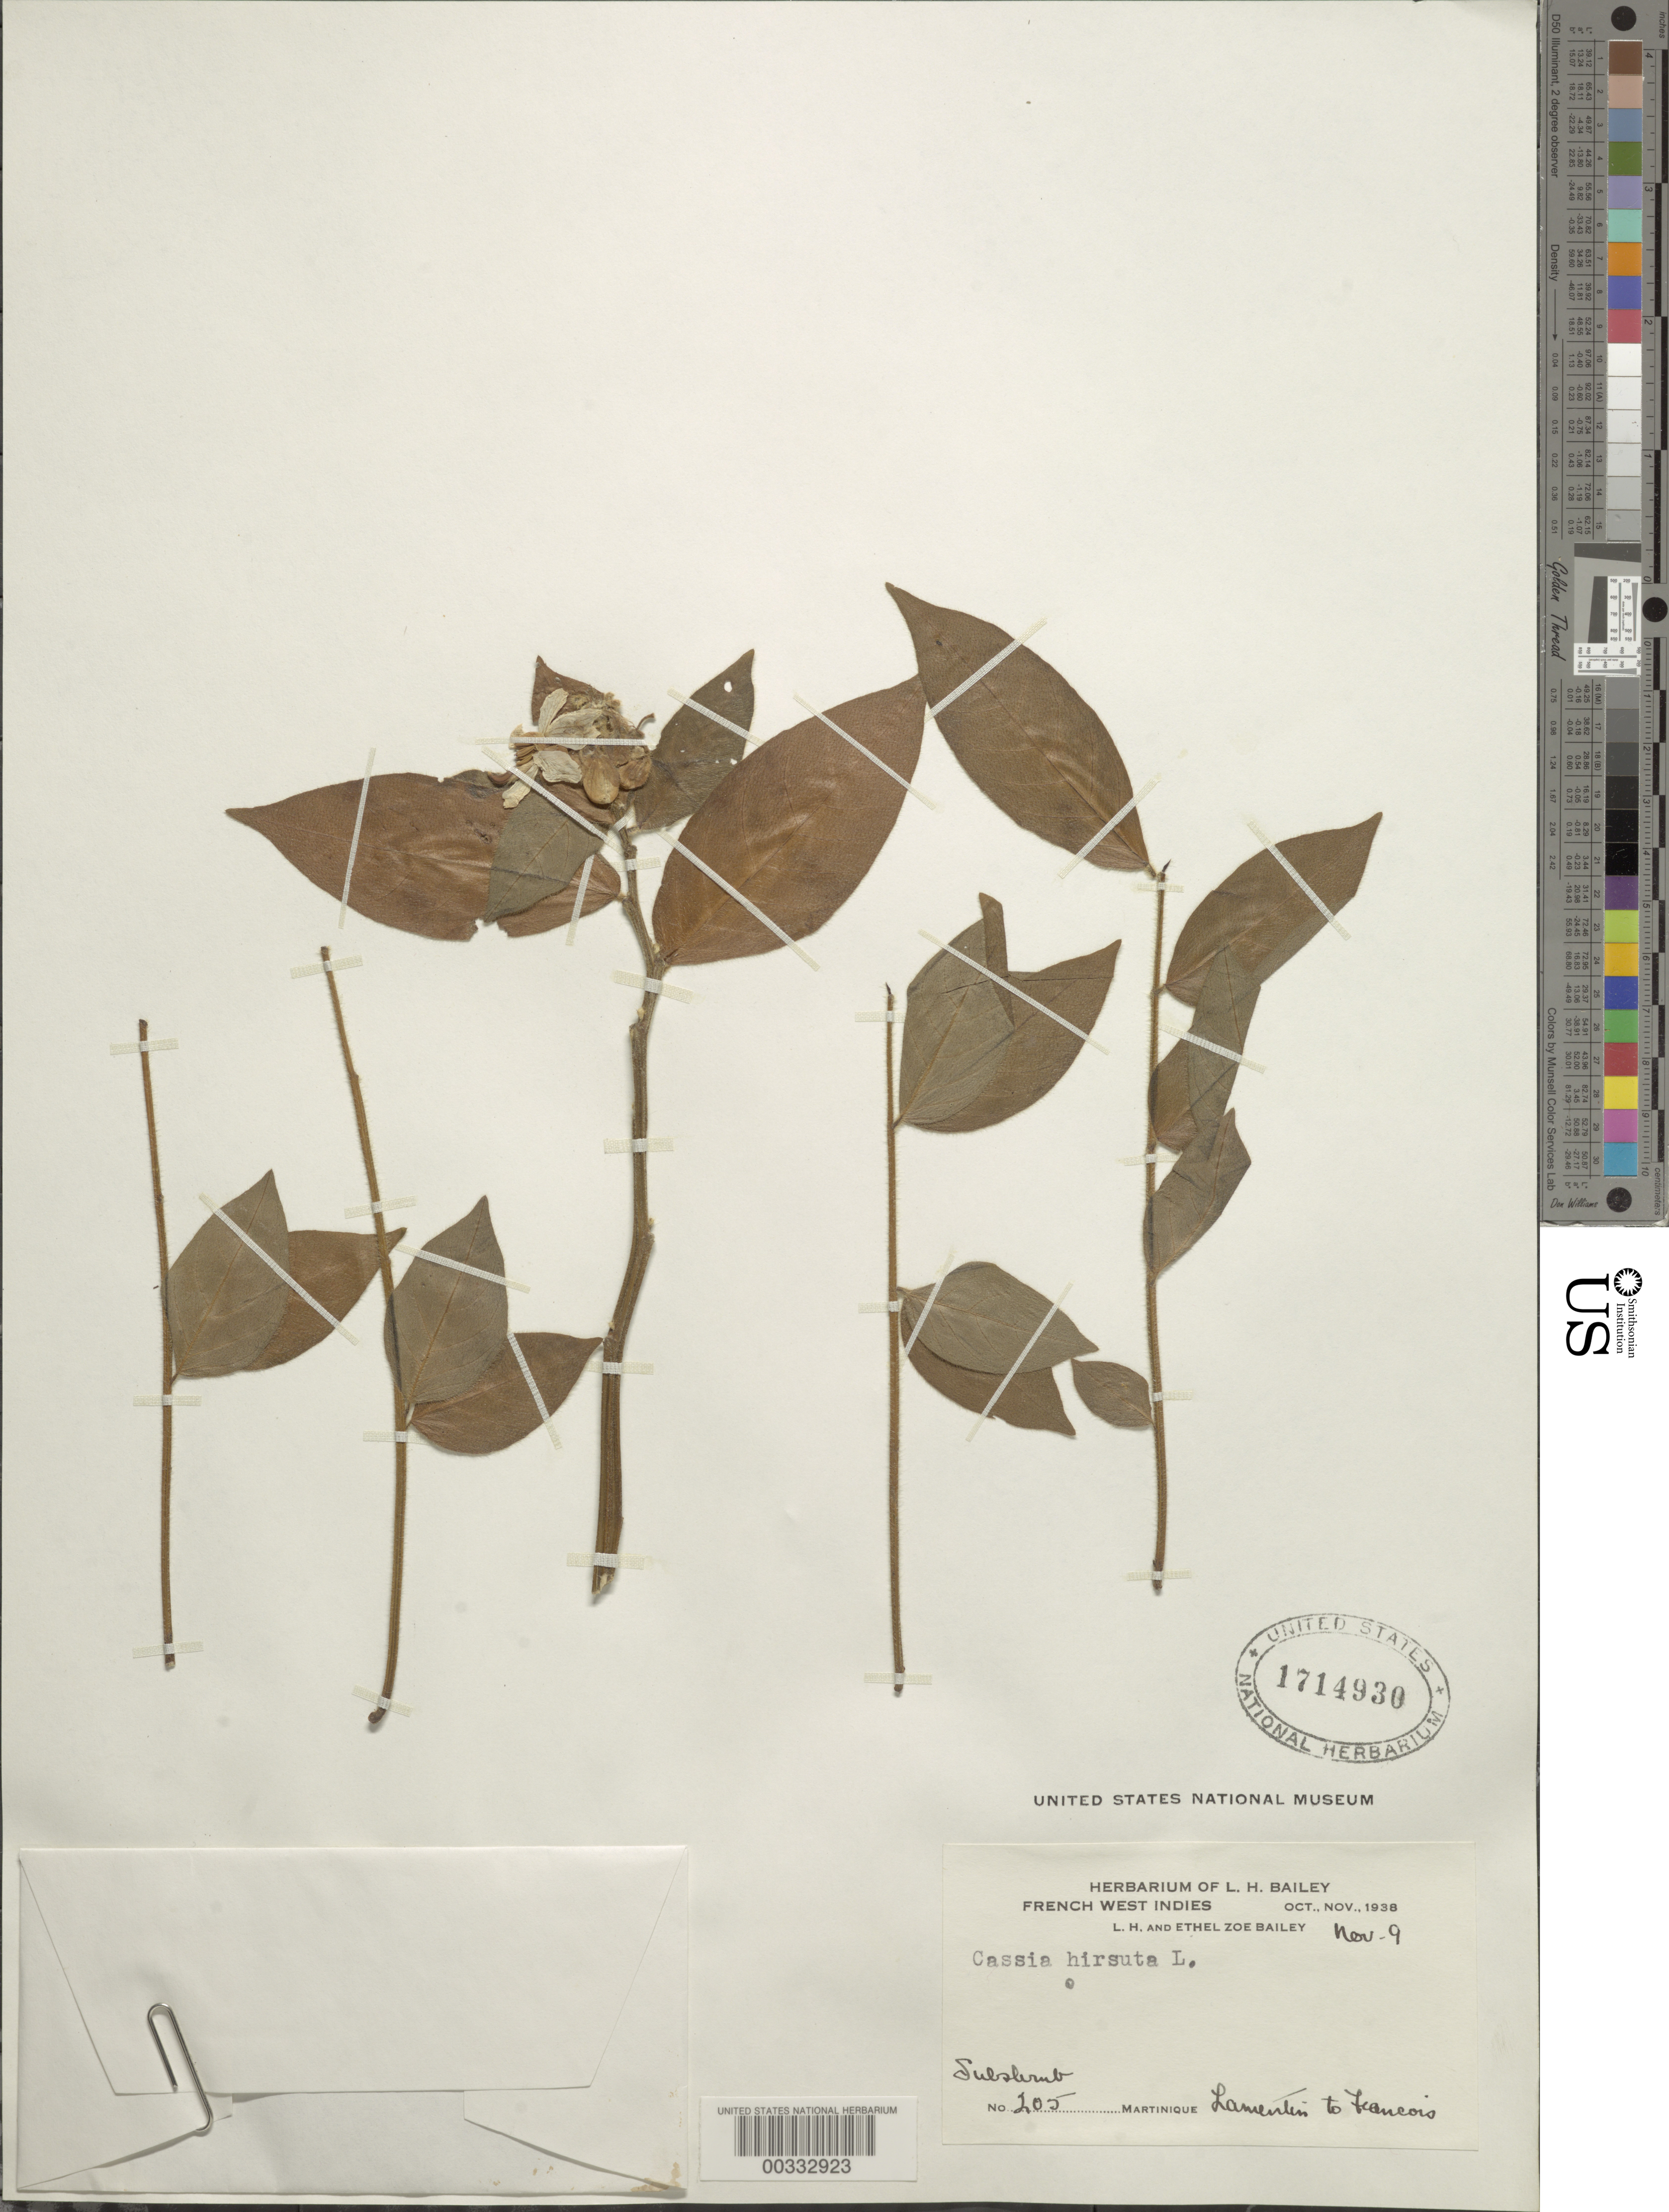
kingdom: Plantae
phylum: Tracheophyta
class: Magnoliopsida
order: Fabales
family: Fabaceae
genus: Senna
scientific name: Senna hirsuta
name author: (L.) H.S. Irwin & Barneby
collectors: L. H. Bailey & E. Z. Bailey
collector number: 205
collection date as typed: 09 Nov 1938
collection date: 1938-11-09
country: Martinique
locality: Lamentin to francois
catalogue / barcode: US 1714930